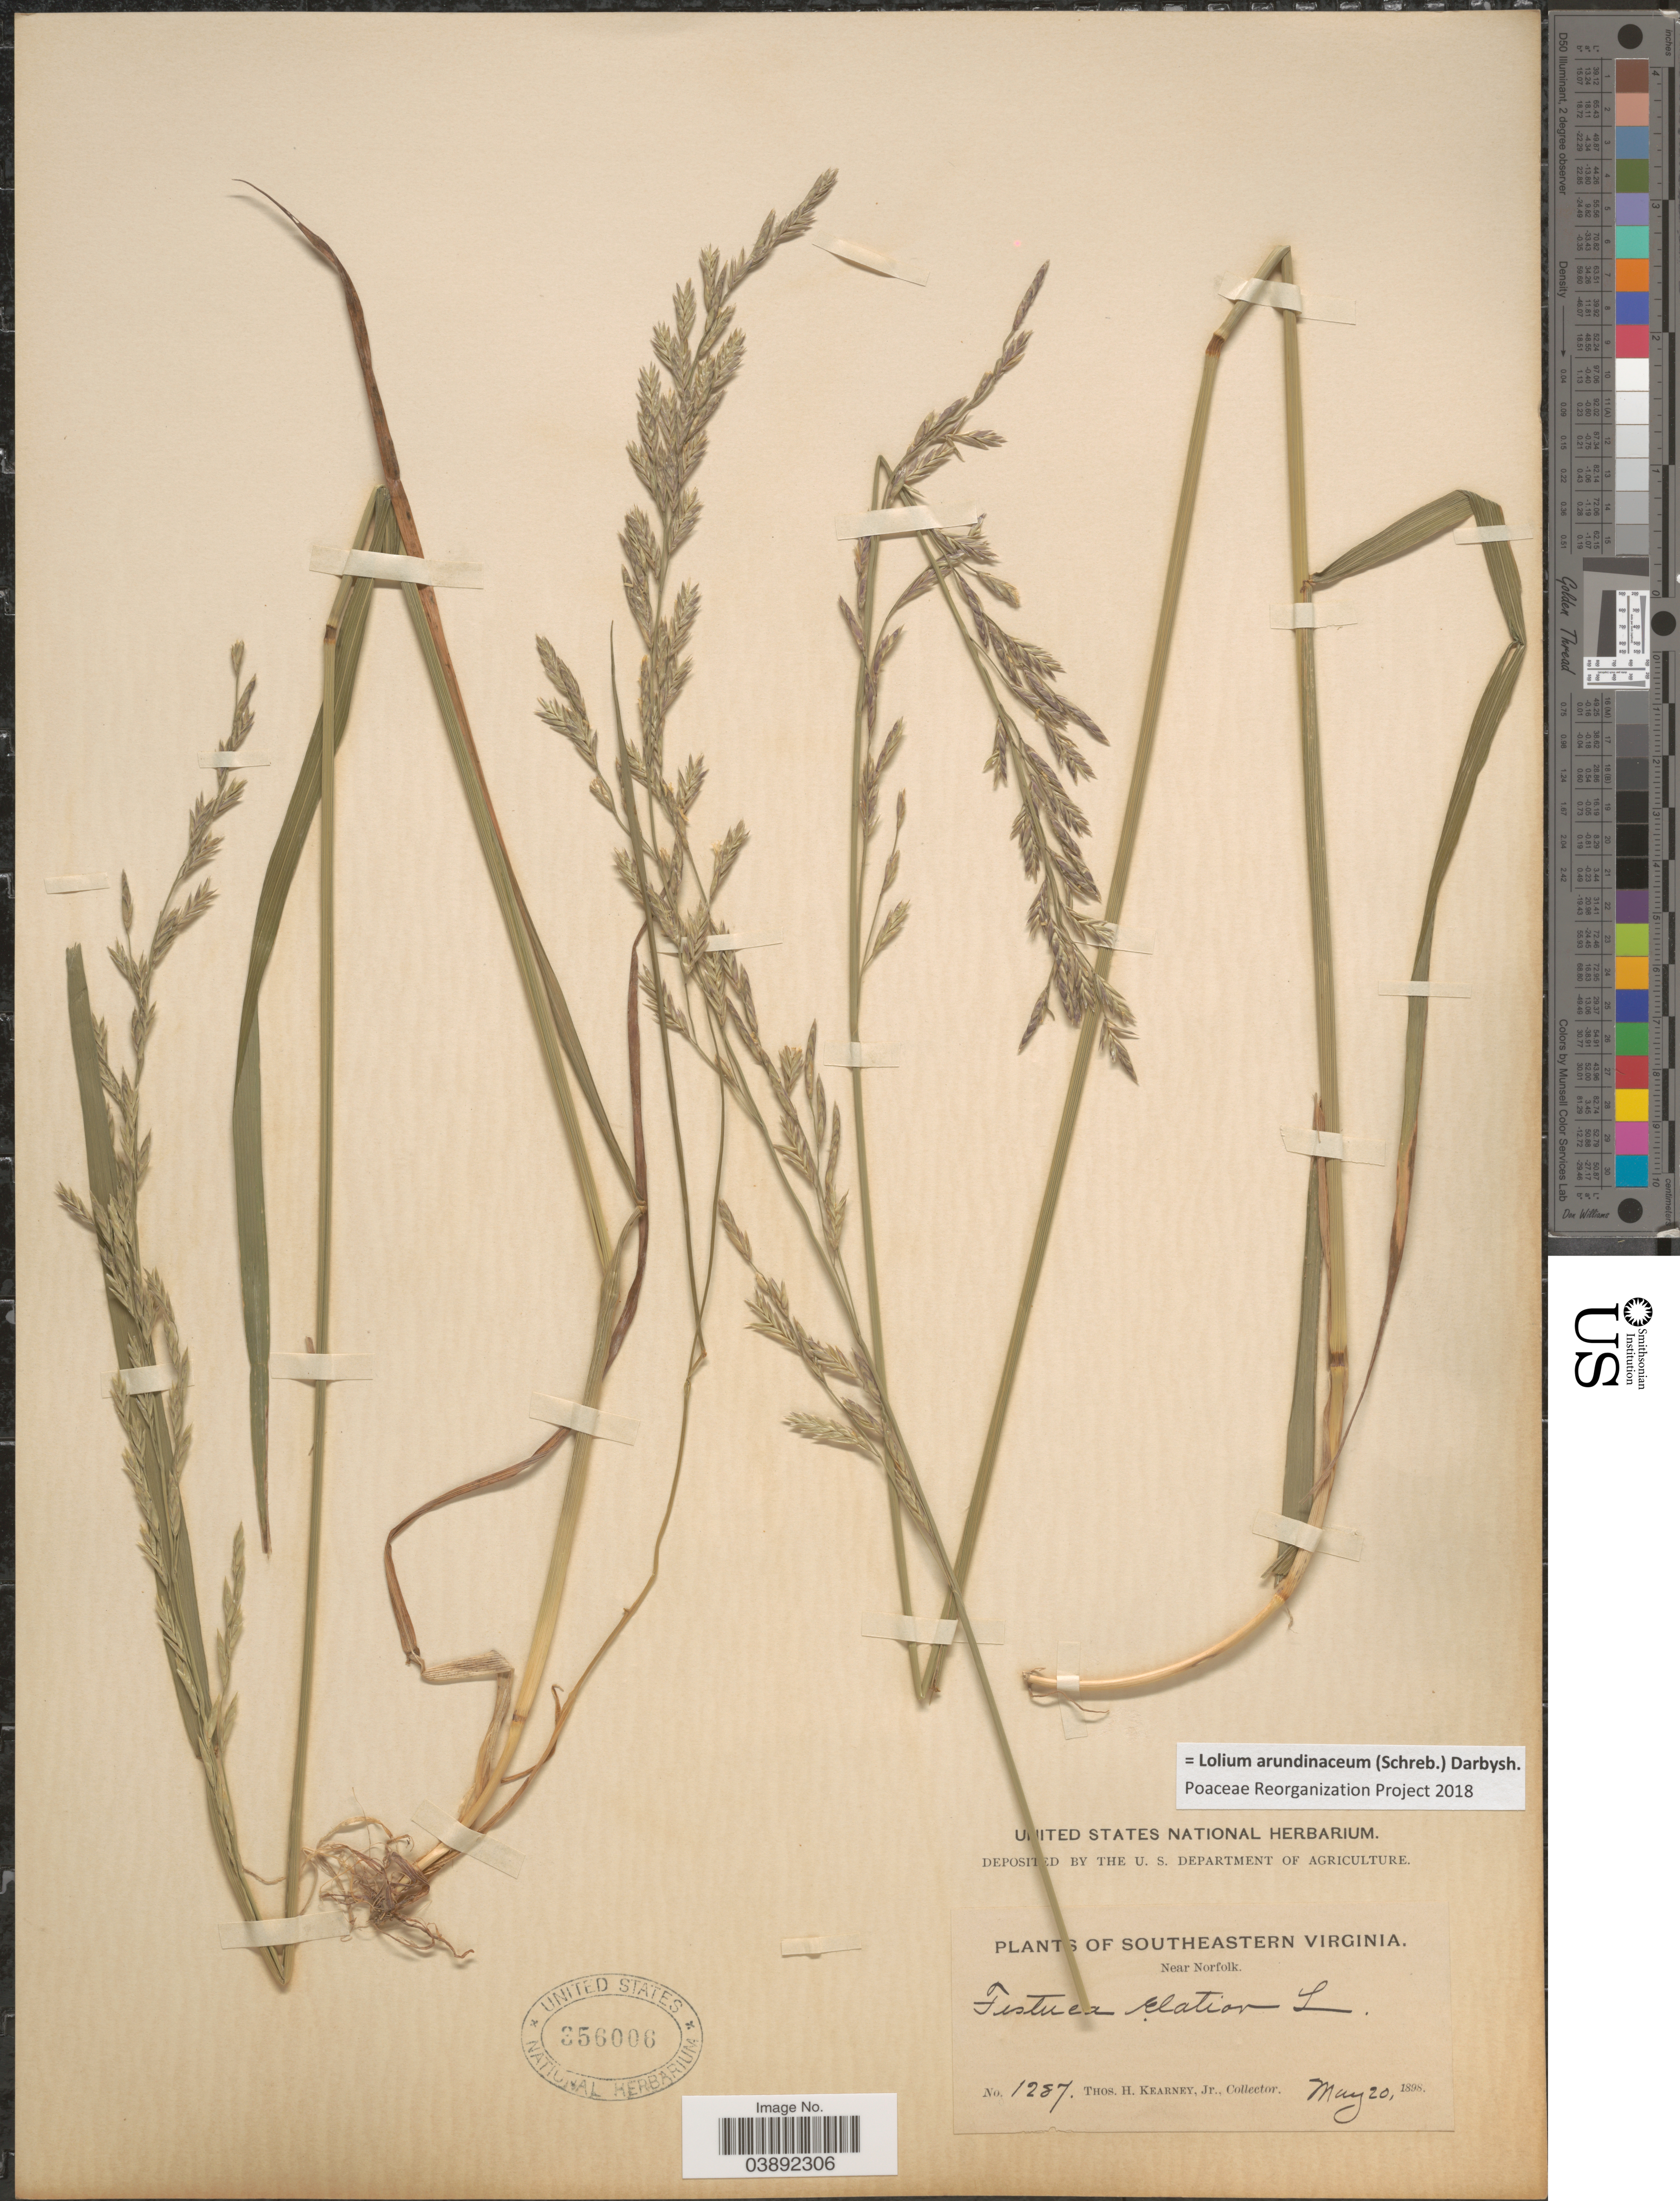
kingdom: Plantae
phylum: Tracheophyta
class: Liliopsida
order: Poales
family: Poaceae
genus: Lolium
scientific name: Lolium arundinaceum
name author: (Schreb.) Darbysh.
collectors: T. H. Kearney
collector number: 1287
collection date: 1898-05-20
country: United States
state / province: Virginia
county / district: City of Norfolk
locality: Southeastern Virginia. Near Norfolk.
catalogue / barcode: US 356006